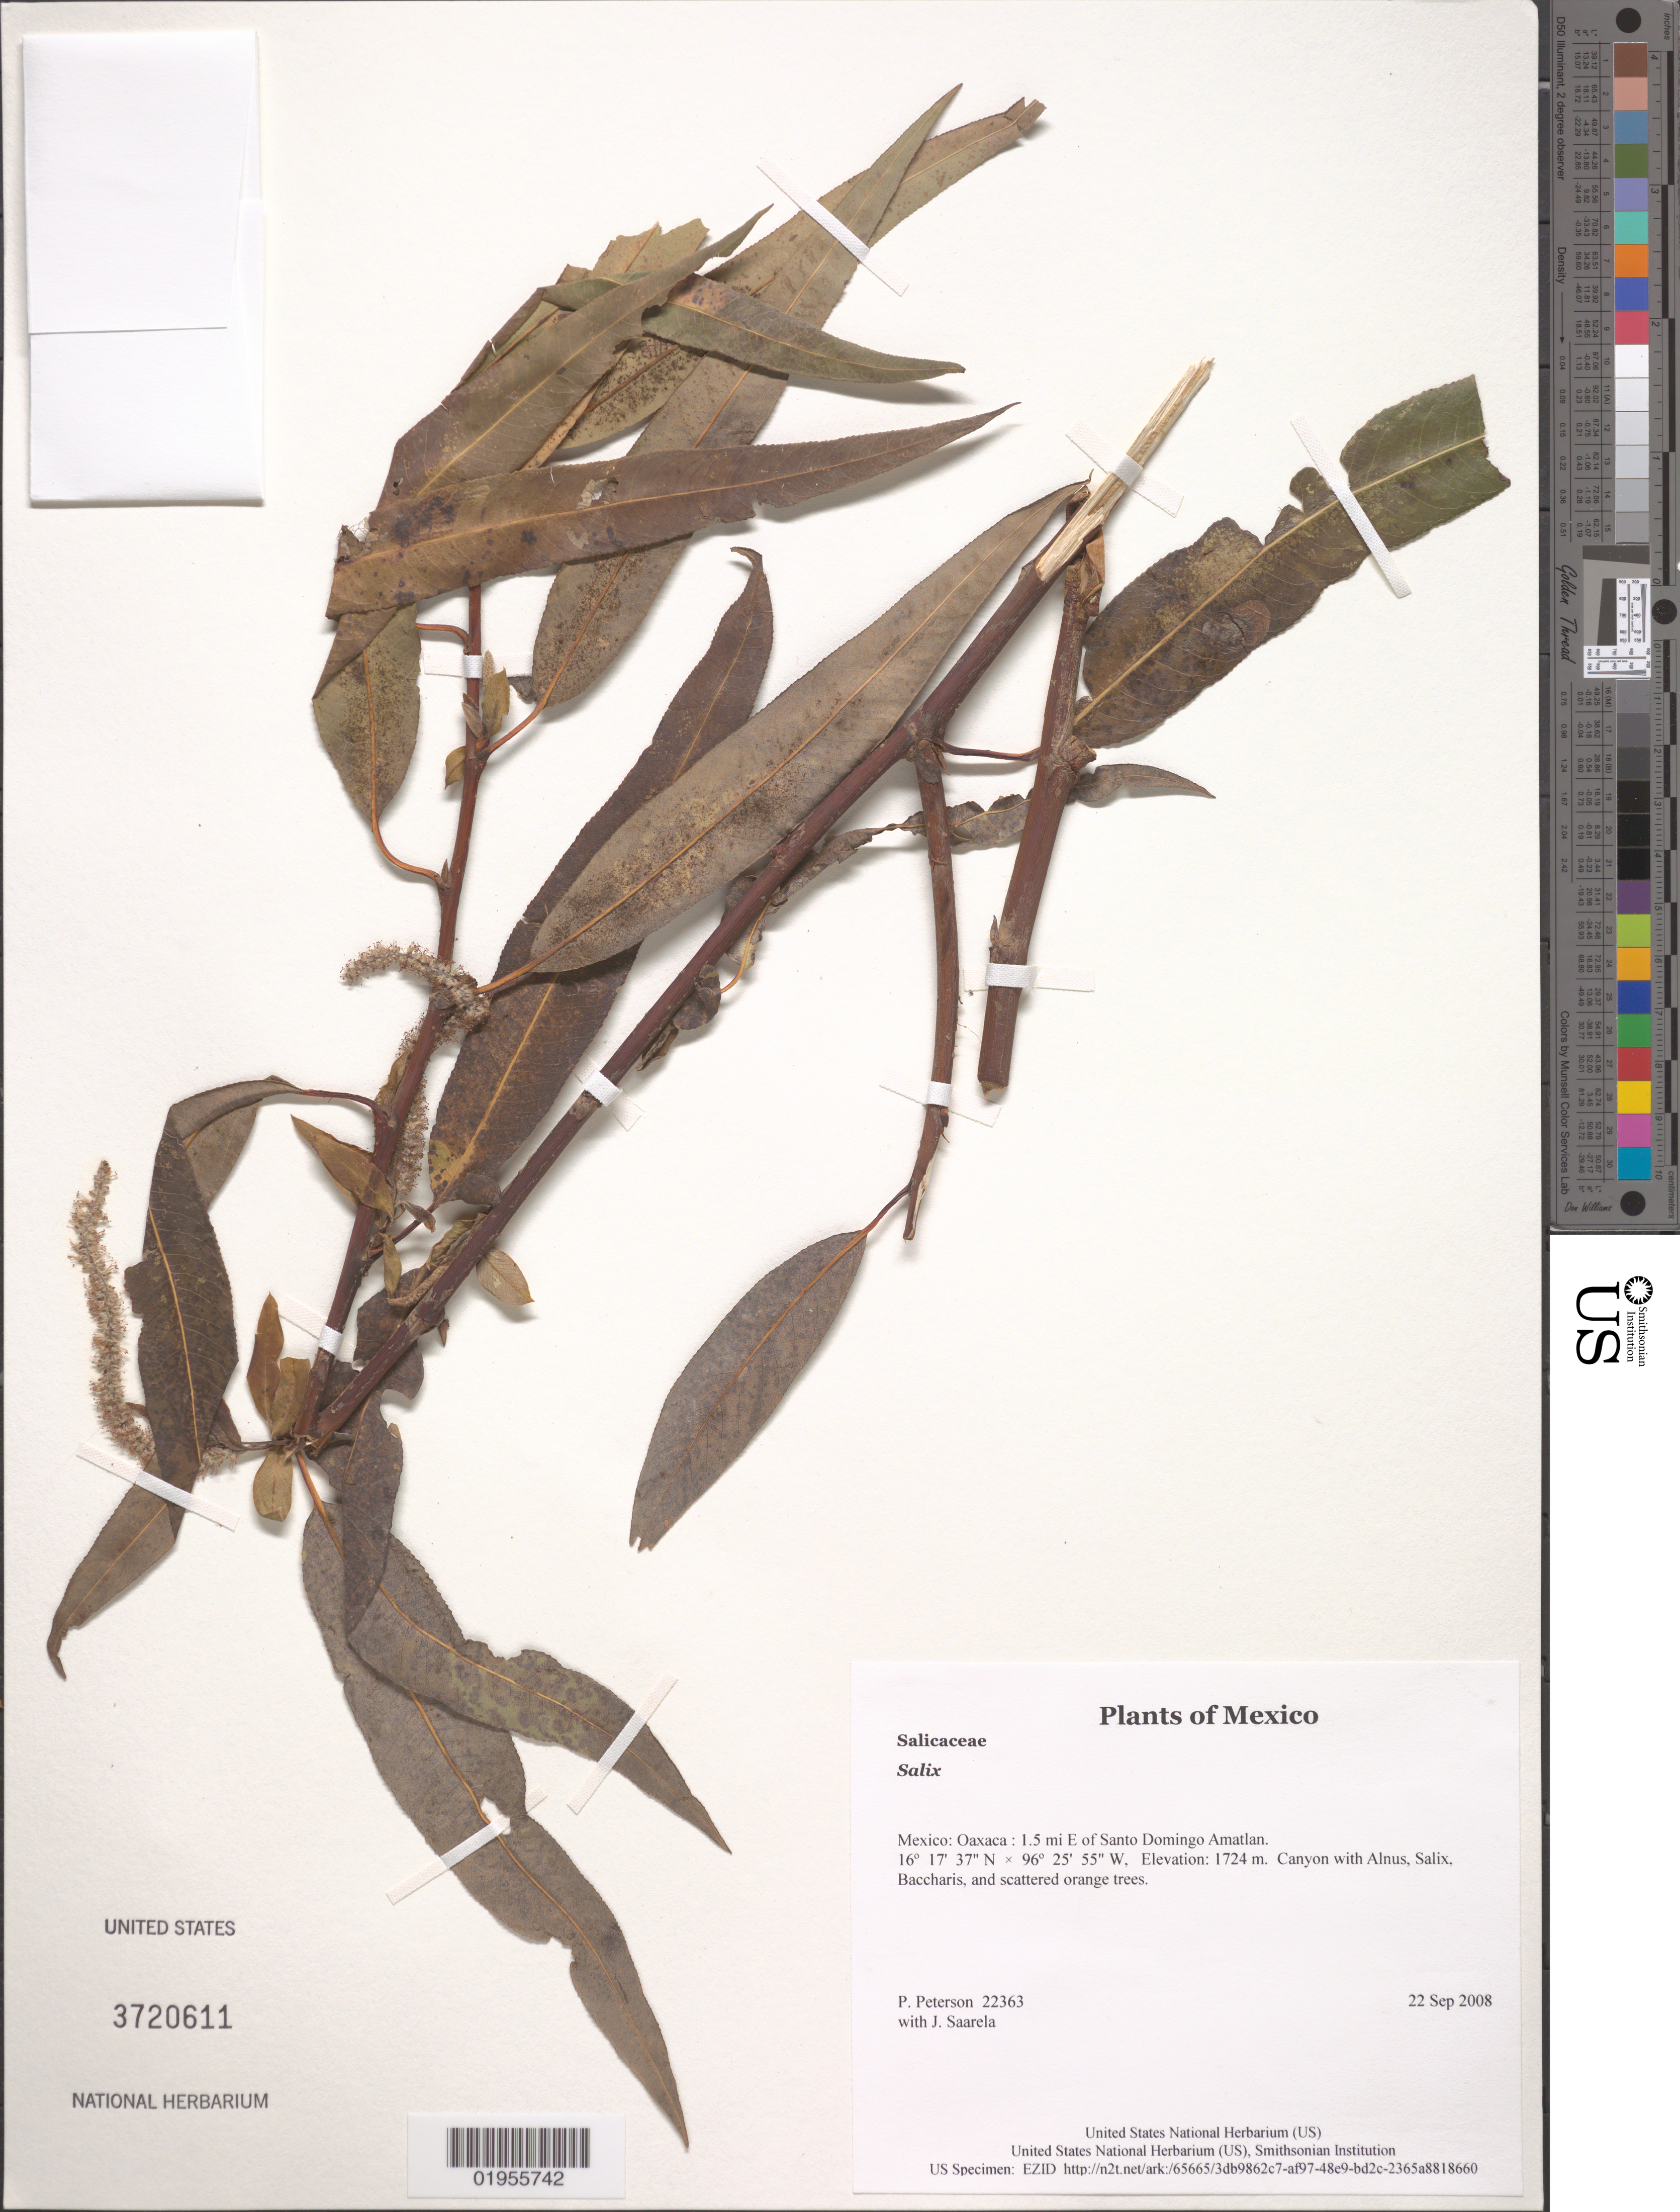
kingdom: Plantae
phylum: Tracheophyta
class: Magnoliopsida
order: Malpighiales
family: Salicaceae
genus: Salix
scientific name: Salix sp.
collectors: P. M. Peterson & J. Saarela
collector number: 22363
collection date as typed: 22 Sep 2008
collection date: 2008-09-22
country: Mexico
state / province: Oaxaca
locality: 1.5 mi E of Santo Domingo Amatlan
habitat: Canyon with Alnus, Salix, Baccharis, and scattered orange trees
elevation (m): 1724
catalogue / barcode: US 3720611